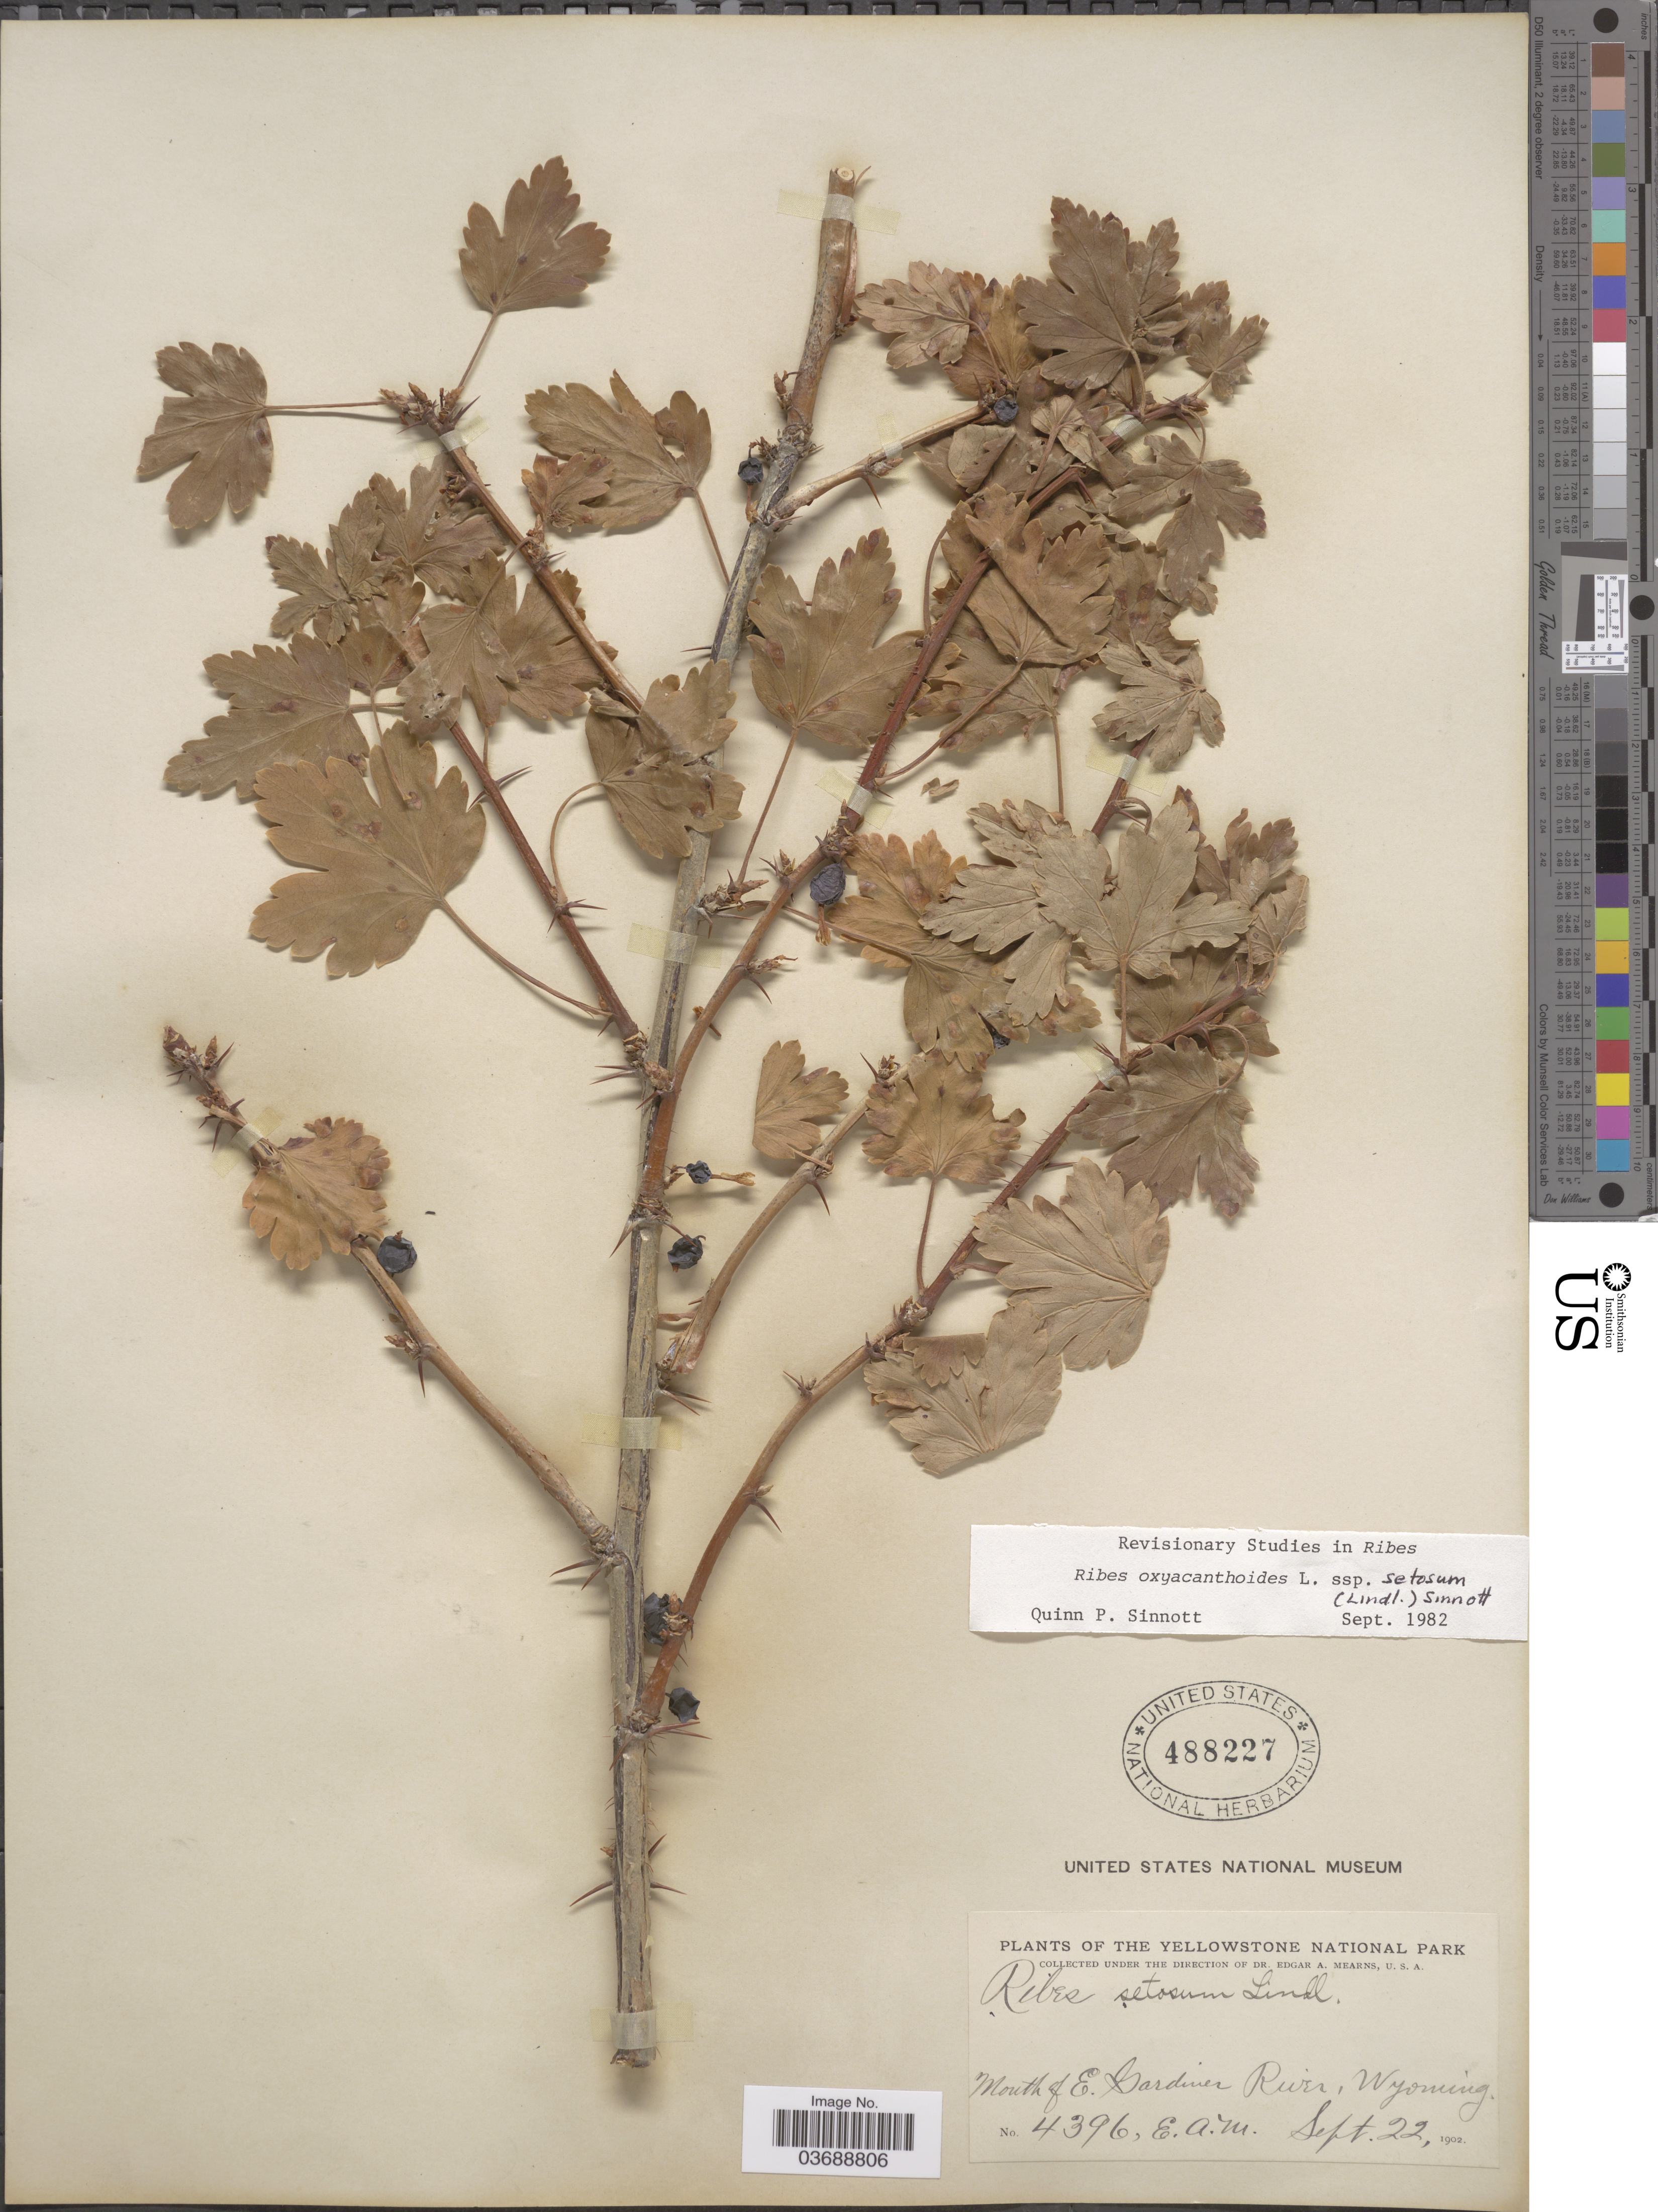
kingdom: Plantae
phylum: Tracheophyta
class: Magnoliopsida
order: Saxifragales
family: Grossulariaceae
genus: Ribes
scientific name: Ribes oxyacanthoides subsp. setosum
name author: (Lindl.) Q.P. Sinnott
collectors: E. A. Mearns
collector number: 4396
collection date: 1902-09-22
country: United States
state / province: Wyoming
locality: The Yellowstone National Park. Mouth of E. Gardiner River.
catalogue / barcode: US 488227